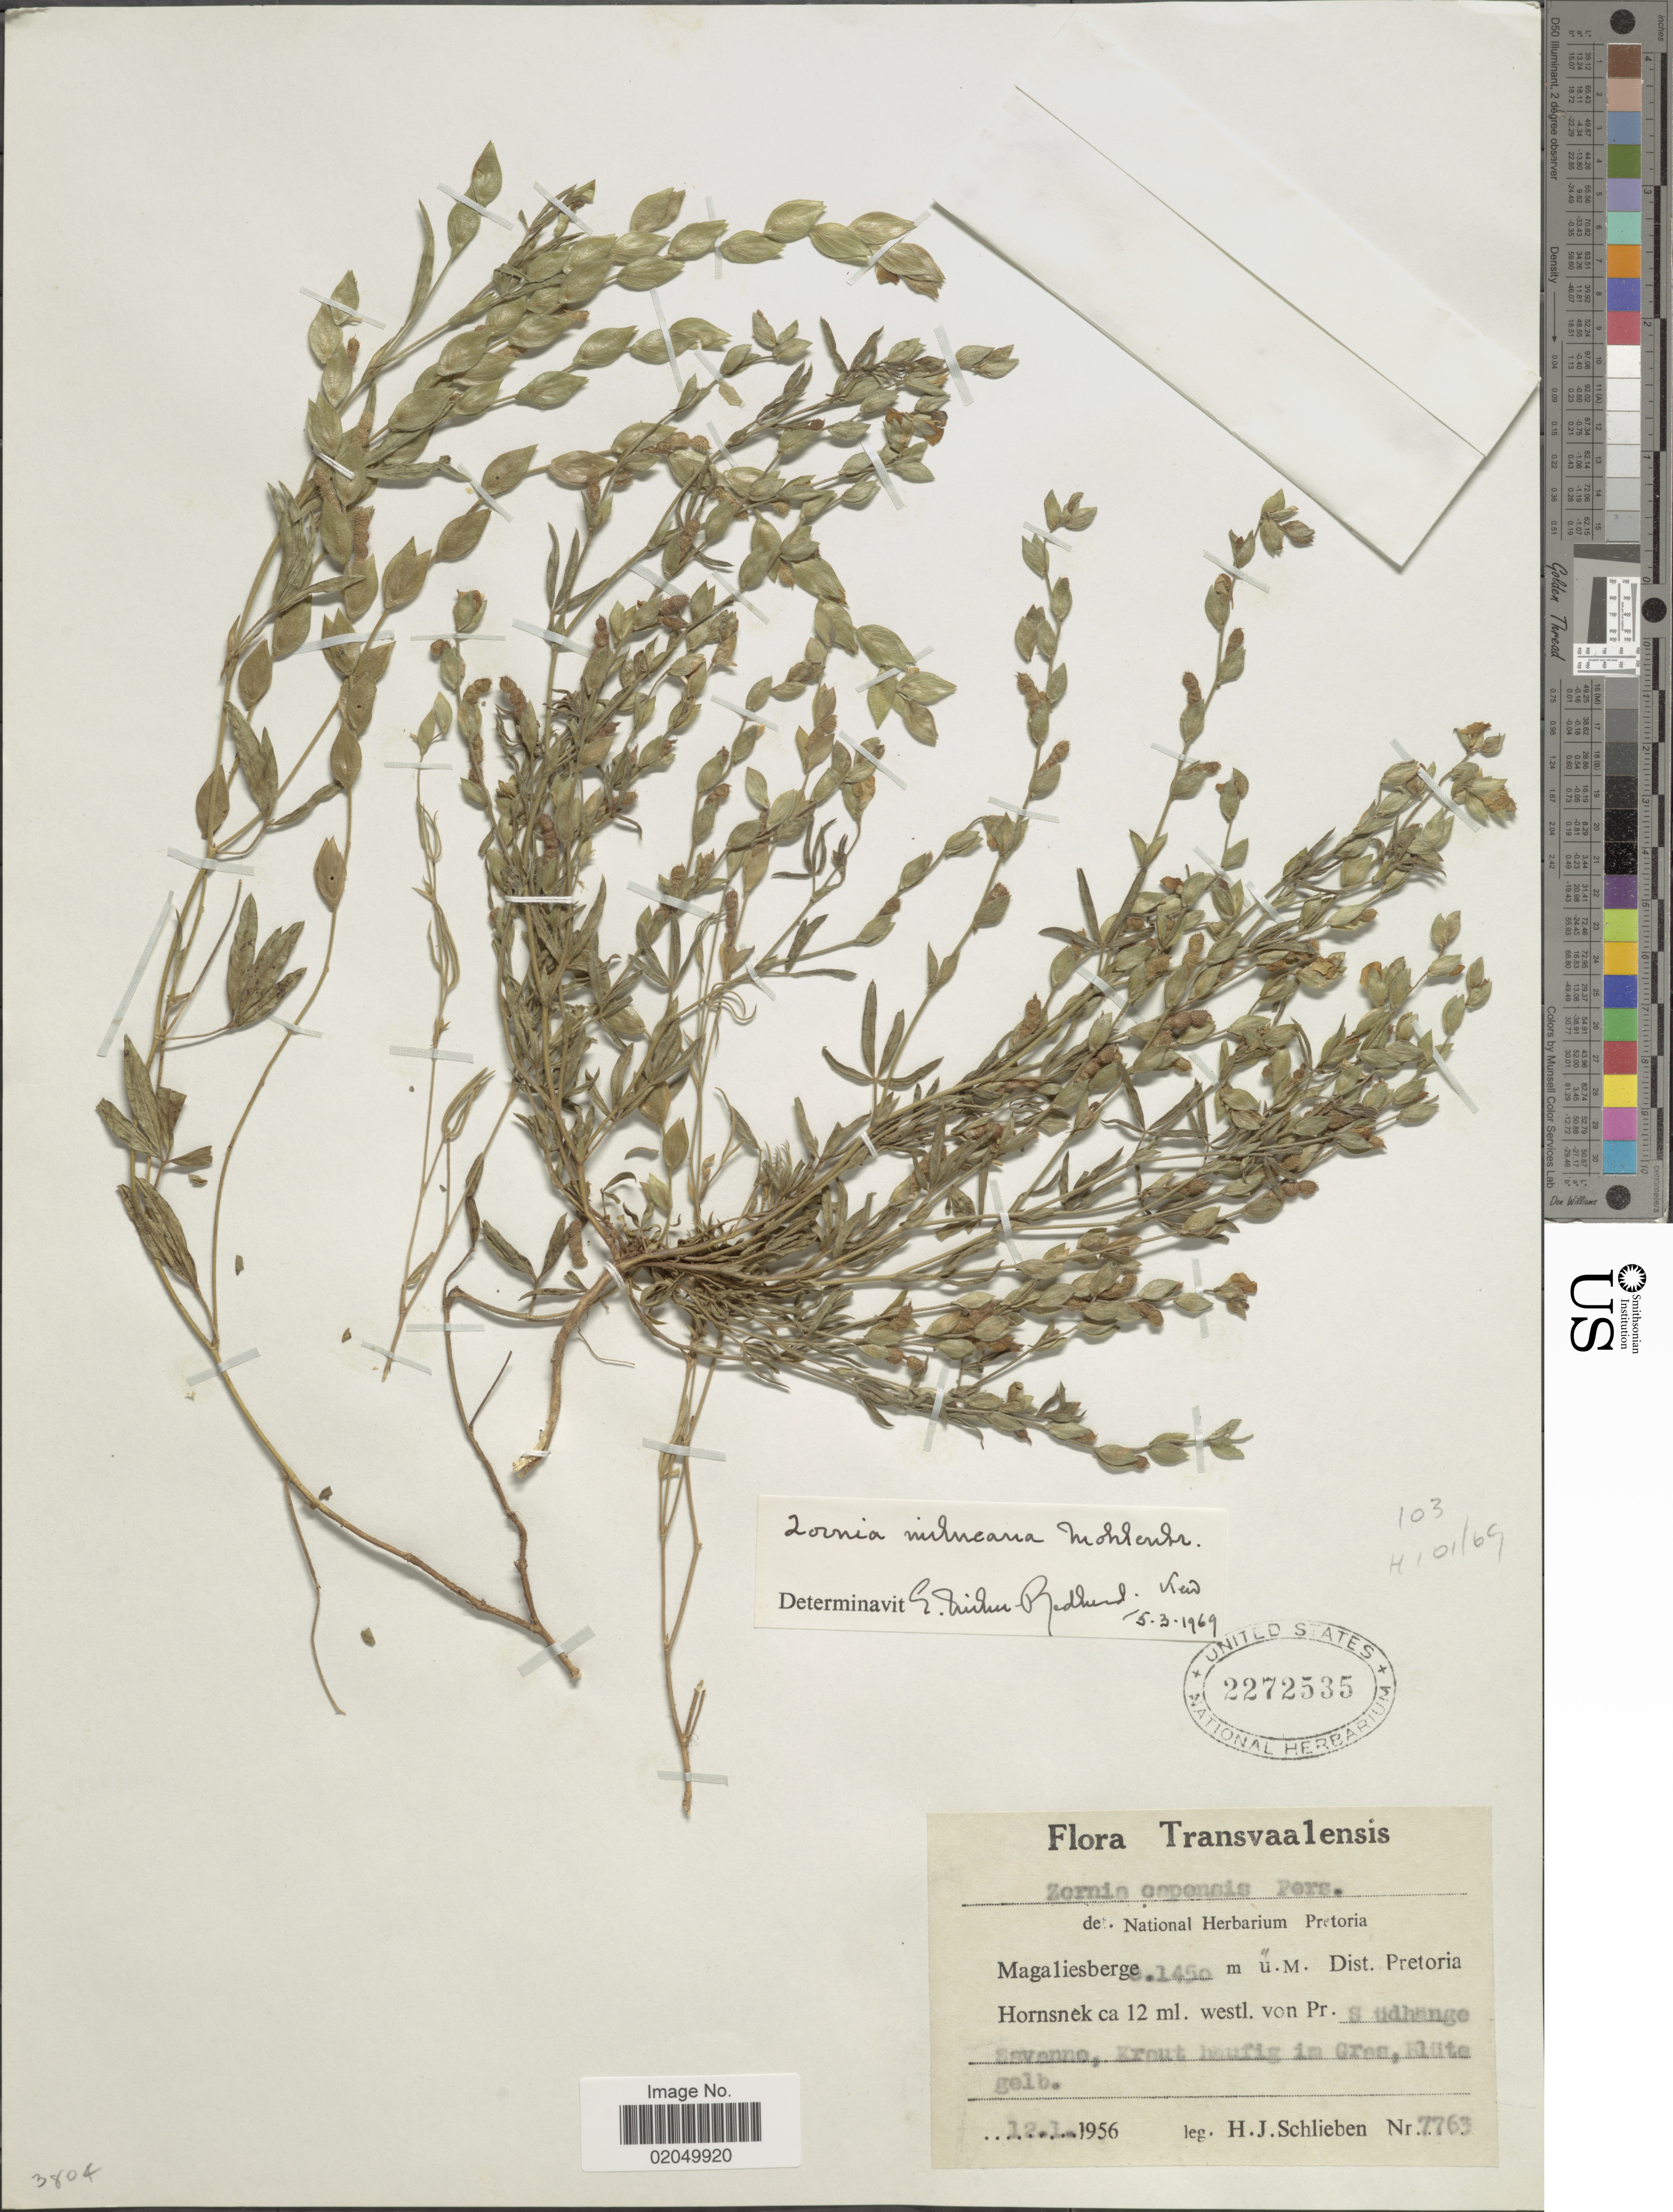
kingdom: Plantae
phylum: Tracheophyta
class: Magnoliopsida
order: Fabales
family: Fabaceae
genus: Zornia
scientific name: Zornia milneana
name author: Mohlenbr.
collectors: H. J. Schlieben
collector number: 7763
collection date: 1956-01-12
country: South Africa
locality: Transvaalensis, Magaliesberge, Dist. Pretoria, Hornsnek ca 12 ml. westl. von Pr. Sudhange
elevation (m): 1450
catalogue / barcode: US 2272535